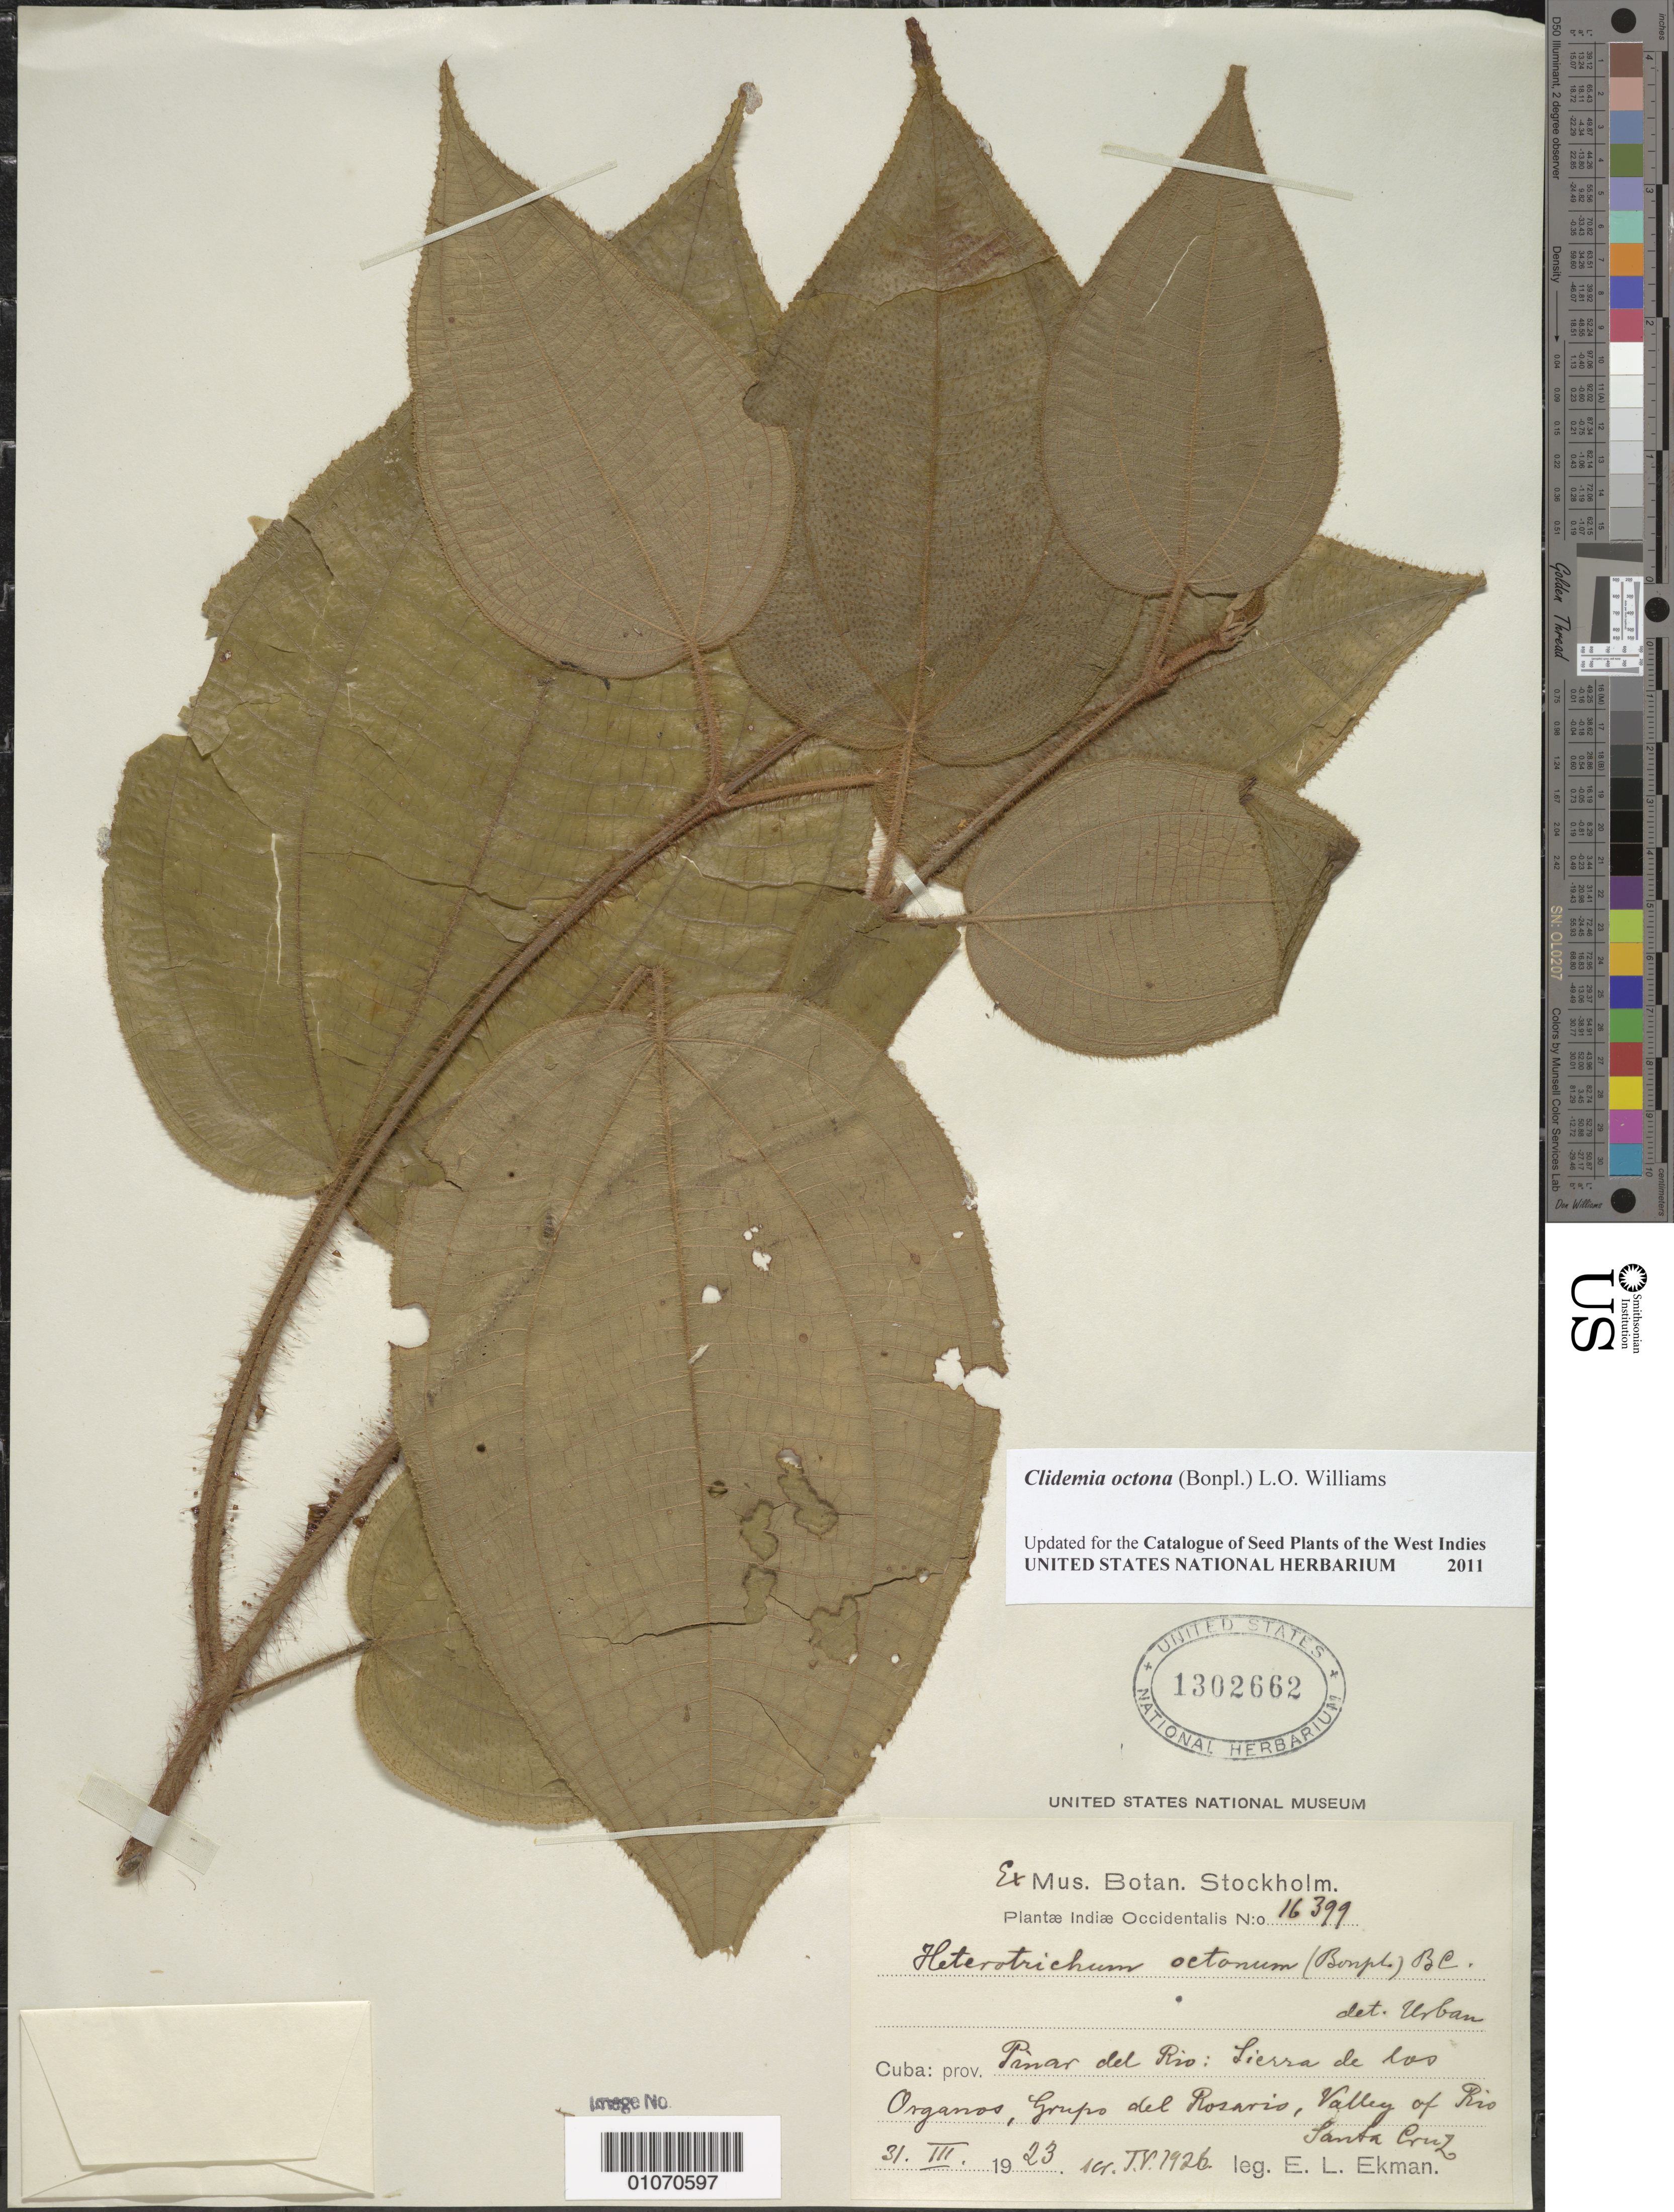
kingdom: Plantae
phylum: Tracheophyta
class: Magnoliopsida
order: Myrtales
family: Melastomataceae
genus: Clidemia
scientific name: Clidemia octona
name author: (Bonpl.) L.O. Williams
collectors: E. L. Ekman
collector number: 16399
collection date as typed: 31 Mar 1923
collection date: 1923-03-31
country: Cuba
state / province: Pinar del Río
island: Cuba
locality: Sierra de Los Organos, Grupo del Rosario, Valley of Río Santa Cruz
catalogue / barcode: US 1302662